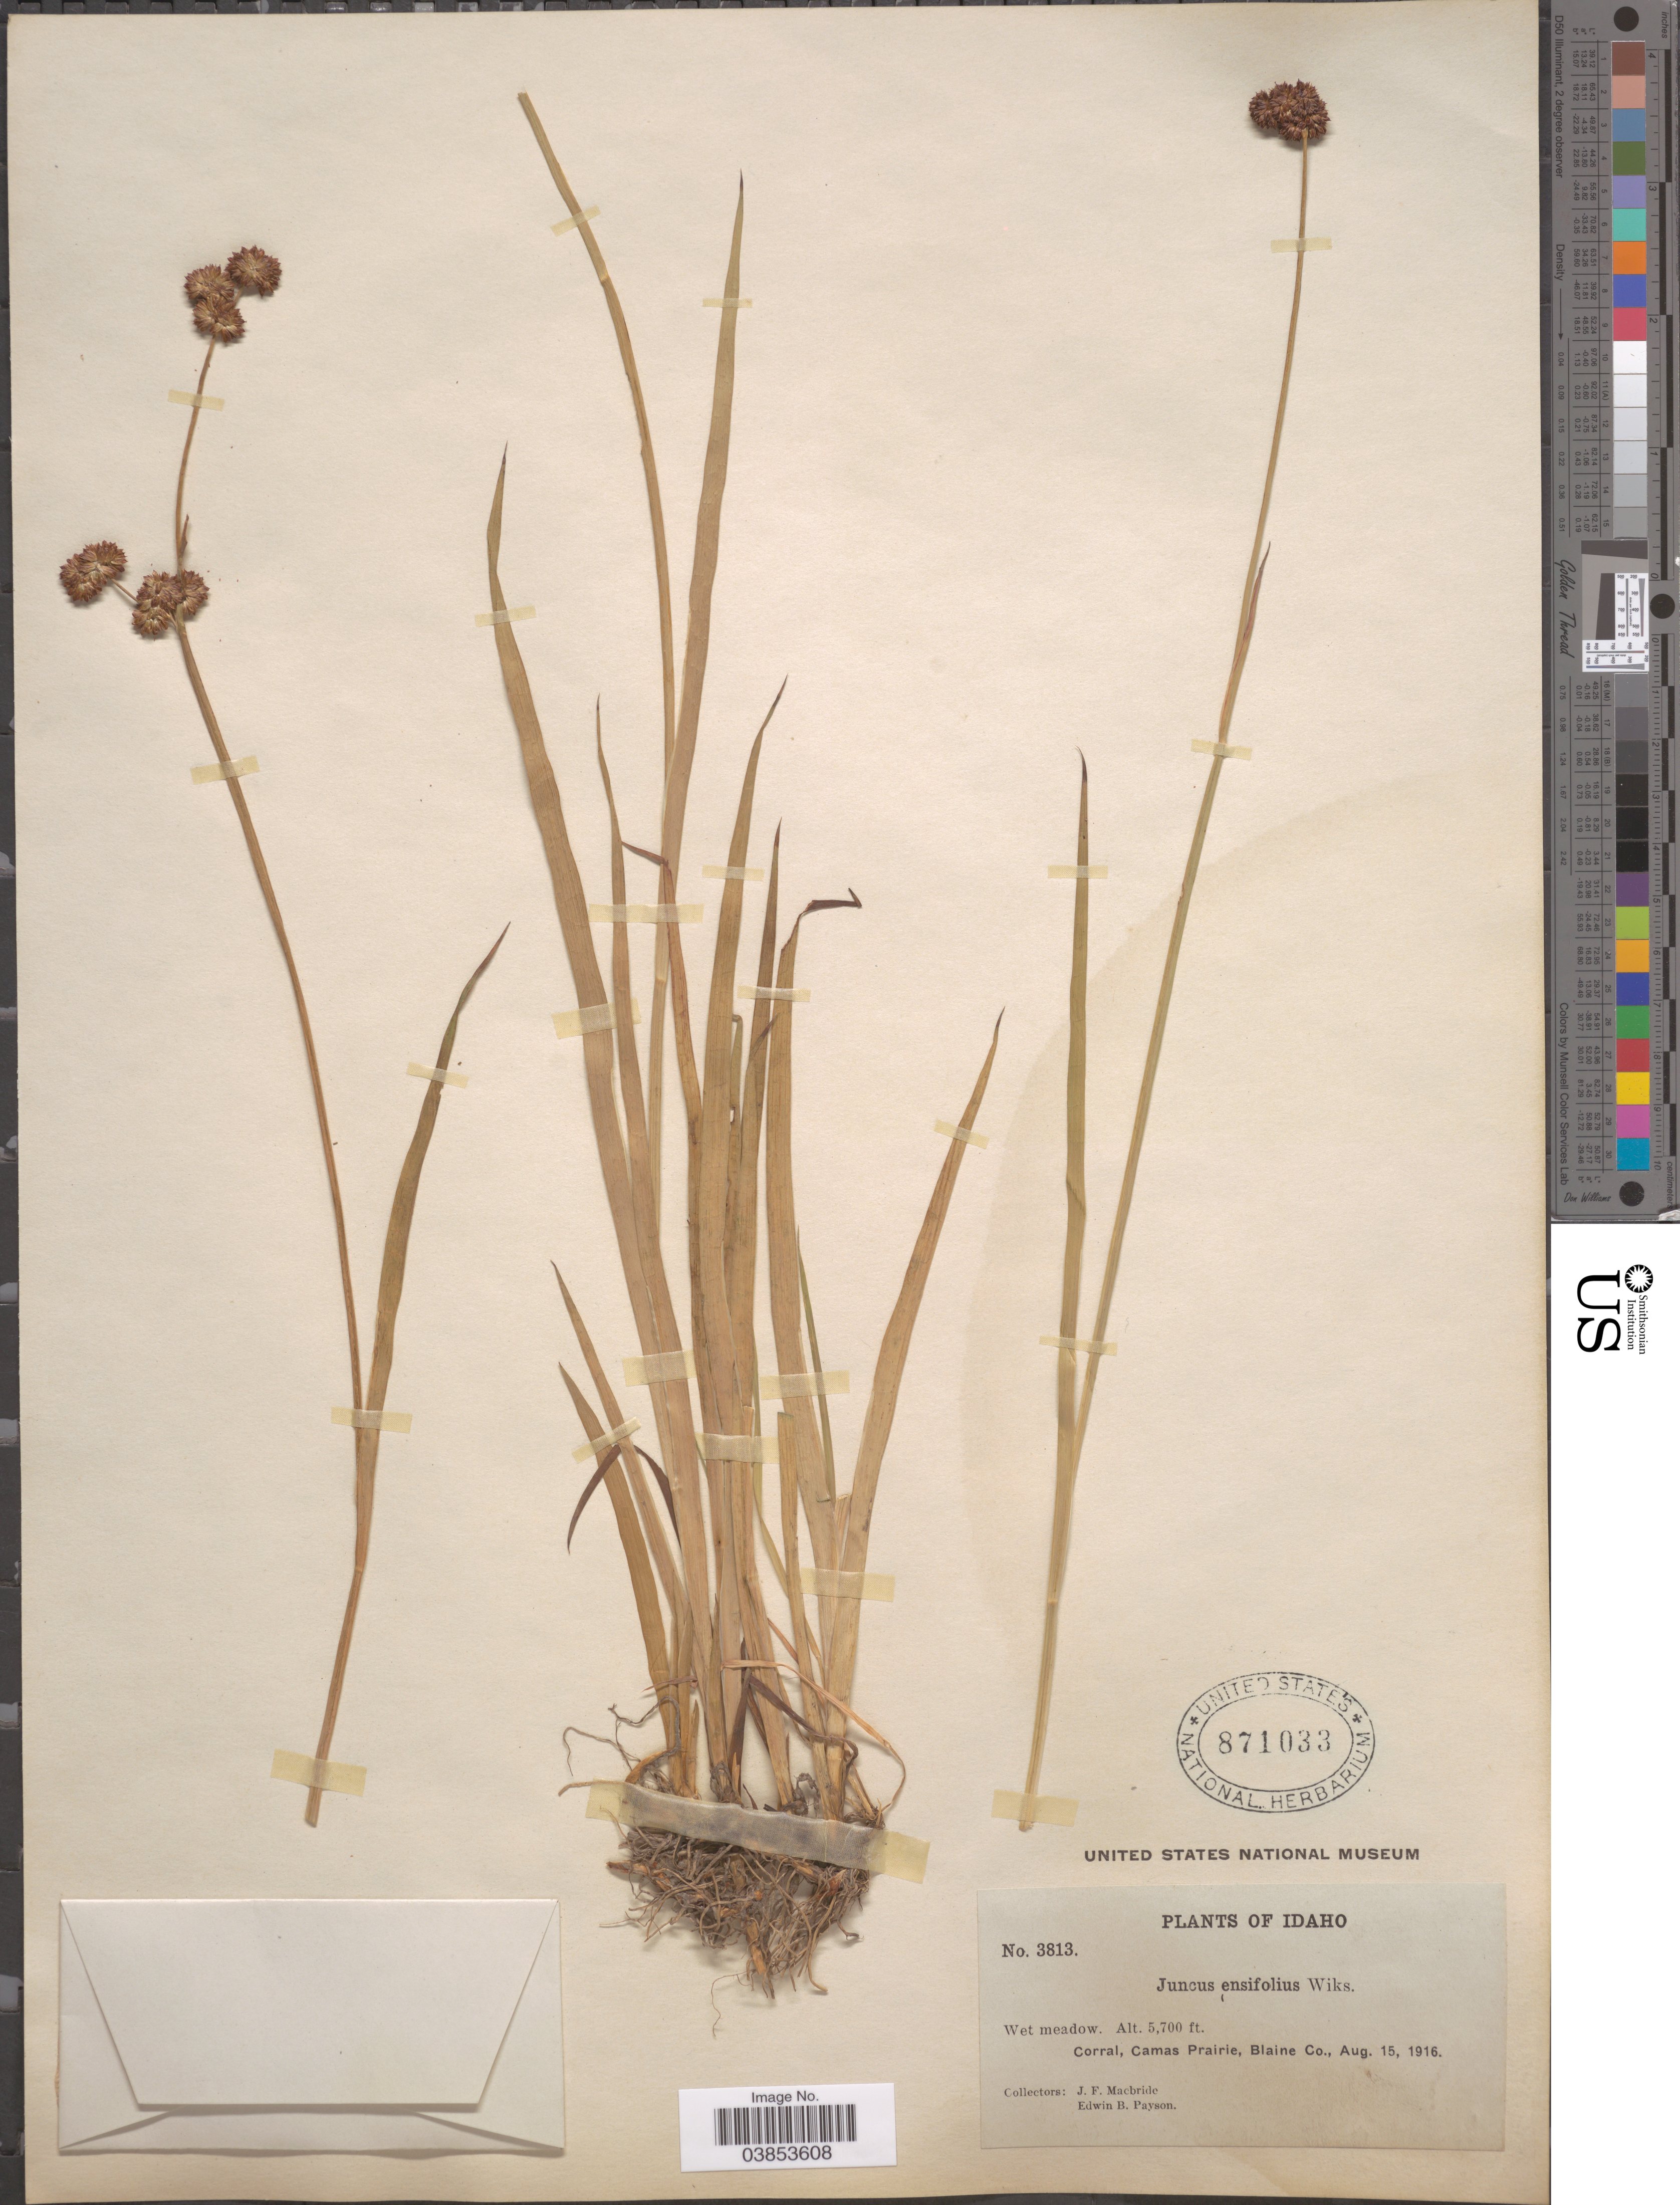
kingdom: Plantae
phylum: Tracheophyta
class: Liliopsida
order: Poales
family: Juncaceae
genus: Juncus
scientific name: Juncus ensifolius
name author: Wikstr.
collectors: J. F. Macbride & E. B. Payson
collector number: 3813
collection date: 1916-08-15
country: United States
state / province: Idaho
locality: Corral, Camas Prairie, Blaine Co.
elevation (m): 1737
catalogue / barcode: US 871033